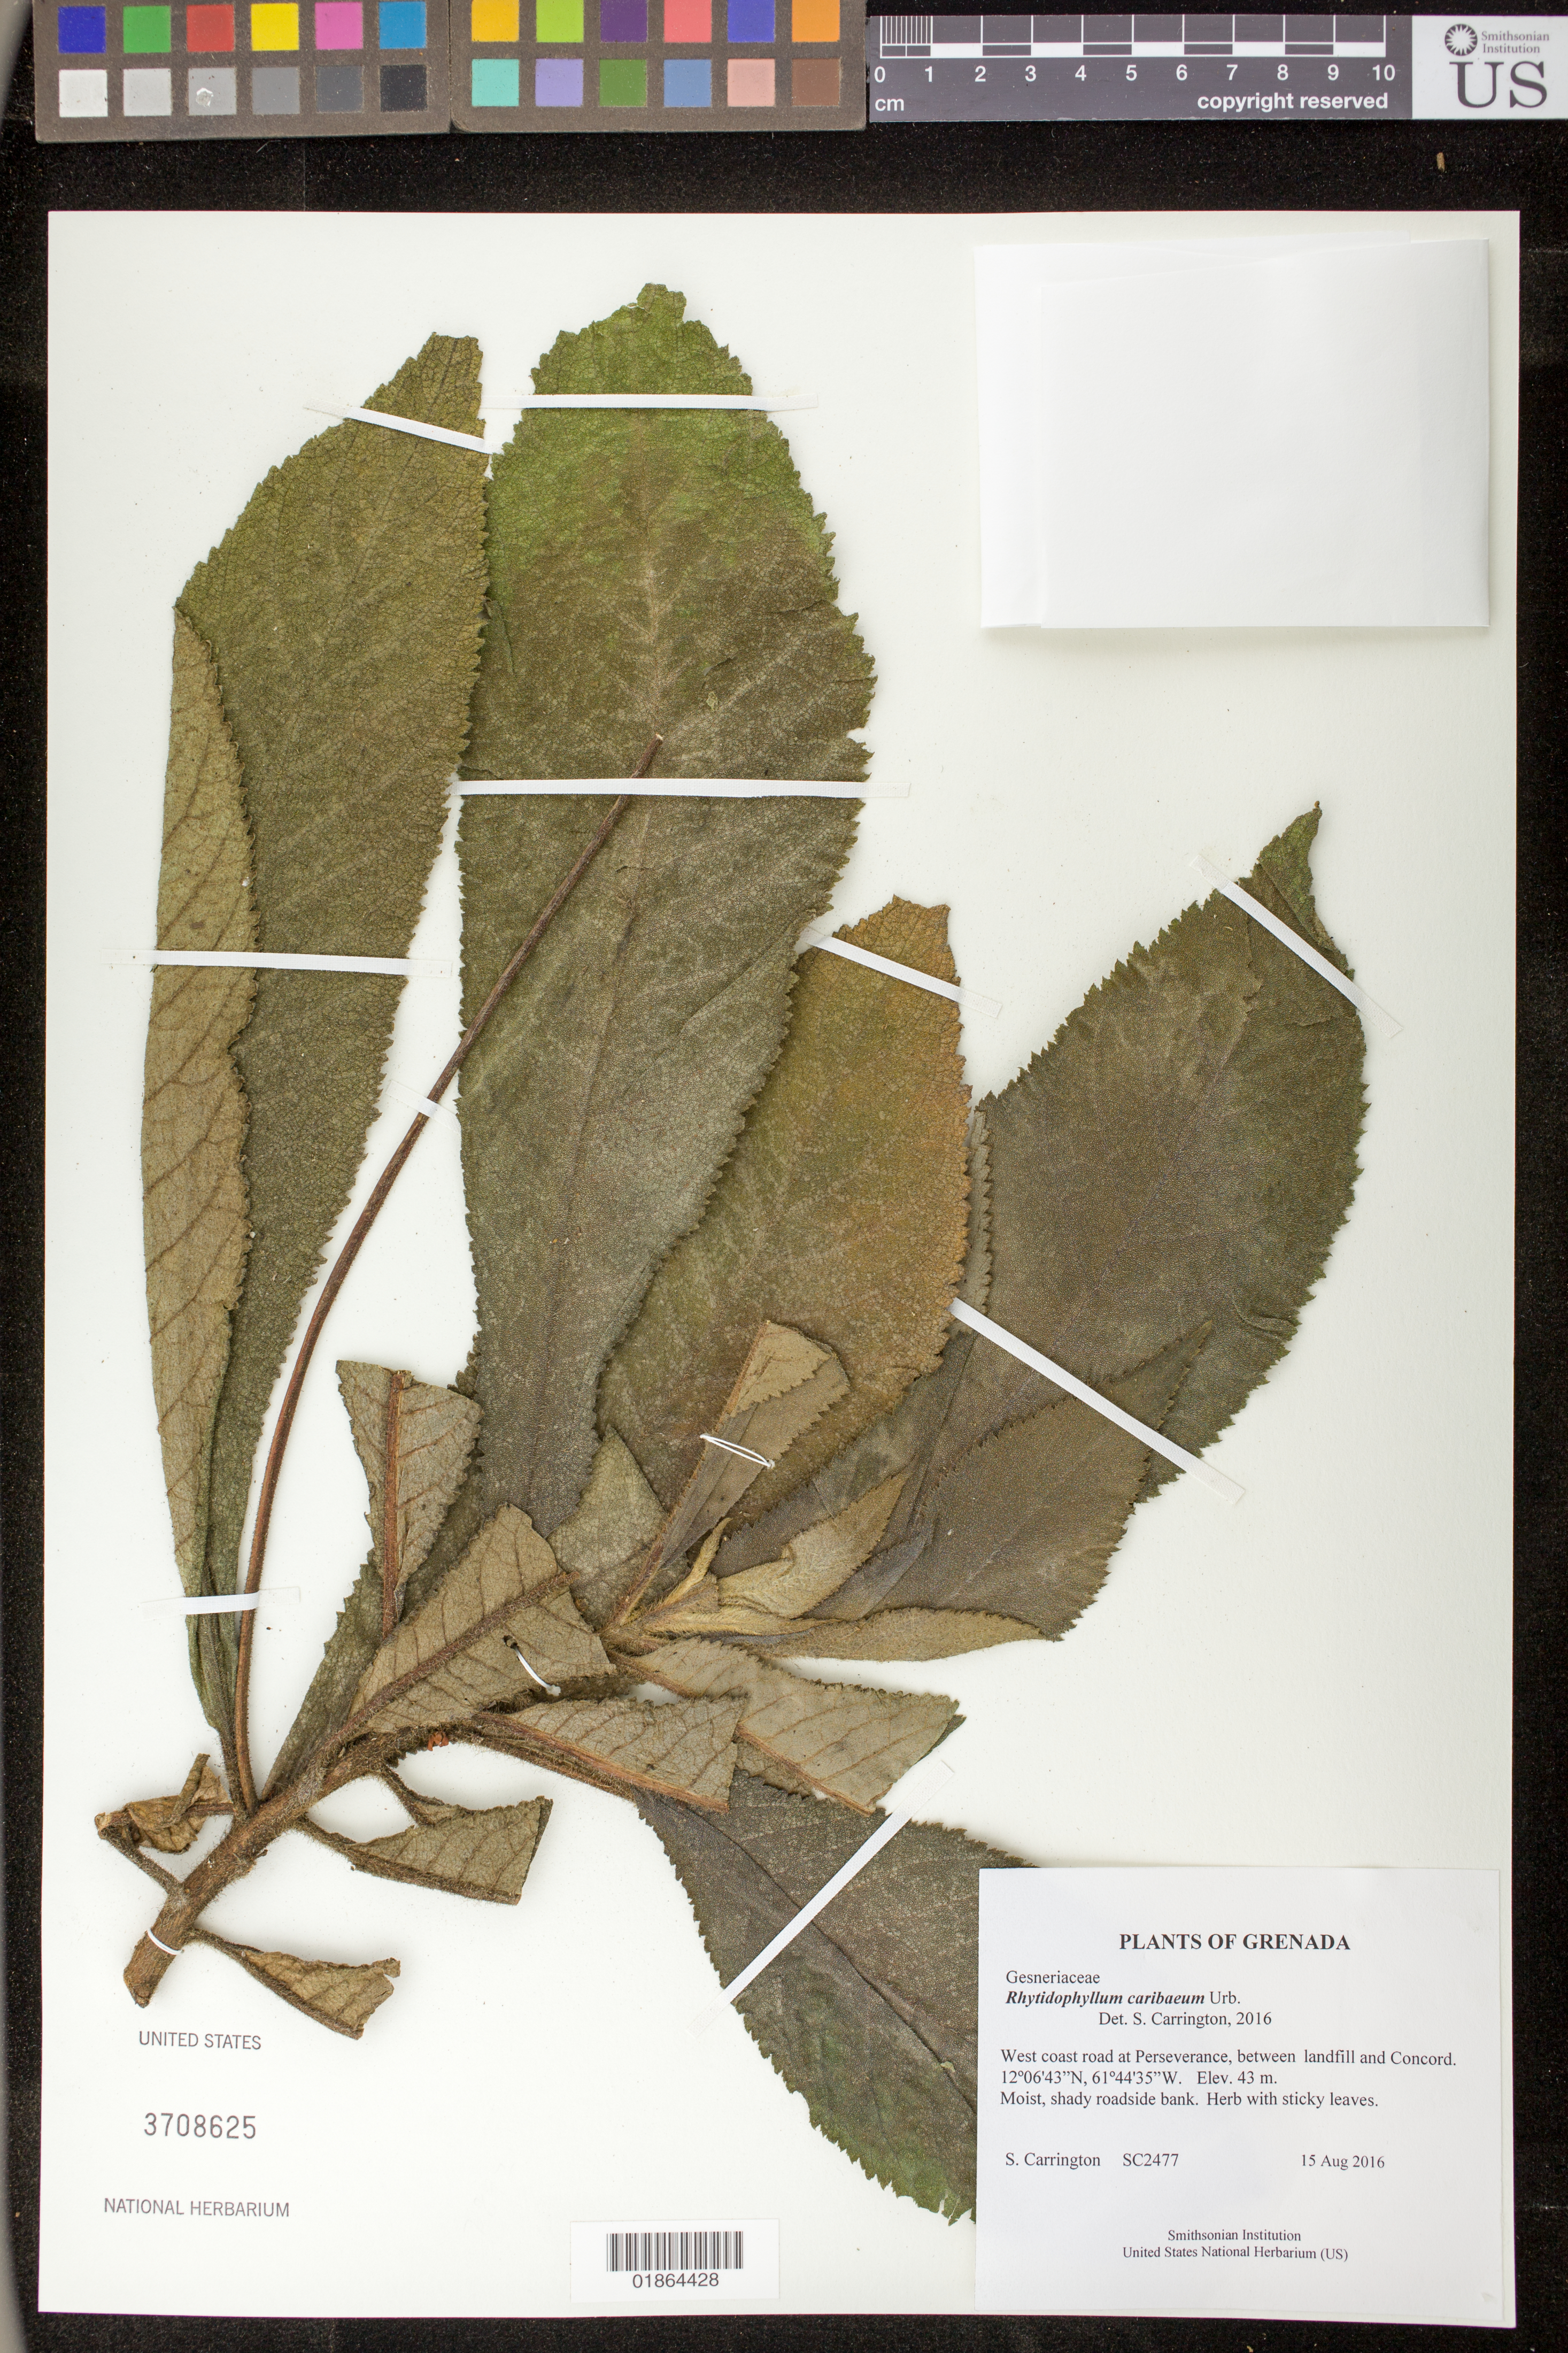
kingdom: Plantae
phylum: Tracheophyta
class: Magnoliopsida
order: Lamiales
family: Gesneriaceae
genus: Rhytidophyllum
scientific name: Rhytidophyllum caribaeum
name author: Urb.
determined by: Carrington, C. M. S.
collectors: C. M. S. Carrington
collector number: SC2477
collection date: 2016-08-15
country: Grenada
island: Grenada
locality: West coast road at Perseverance, between landfill and Concord.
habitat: Moist, shady roadside bank.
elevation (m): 43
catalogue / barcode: US 3708625